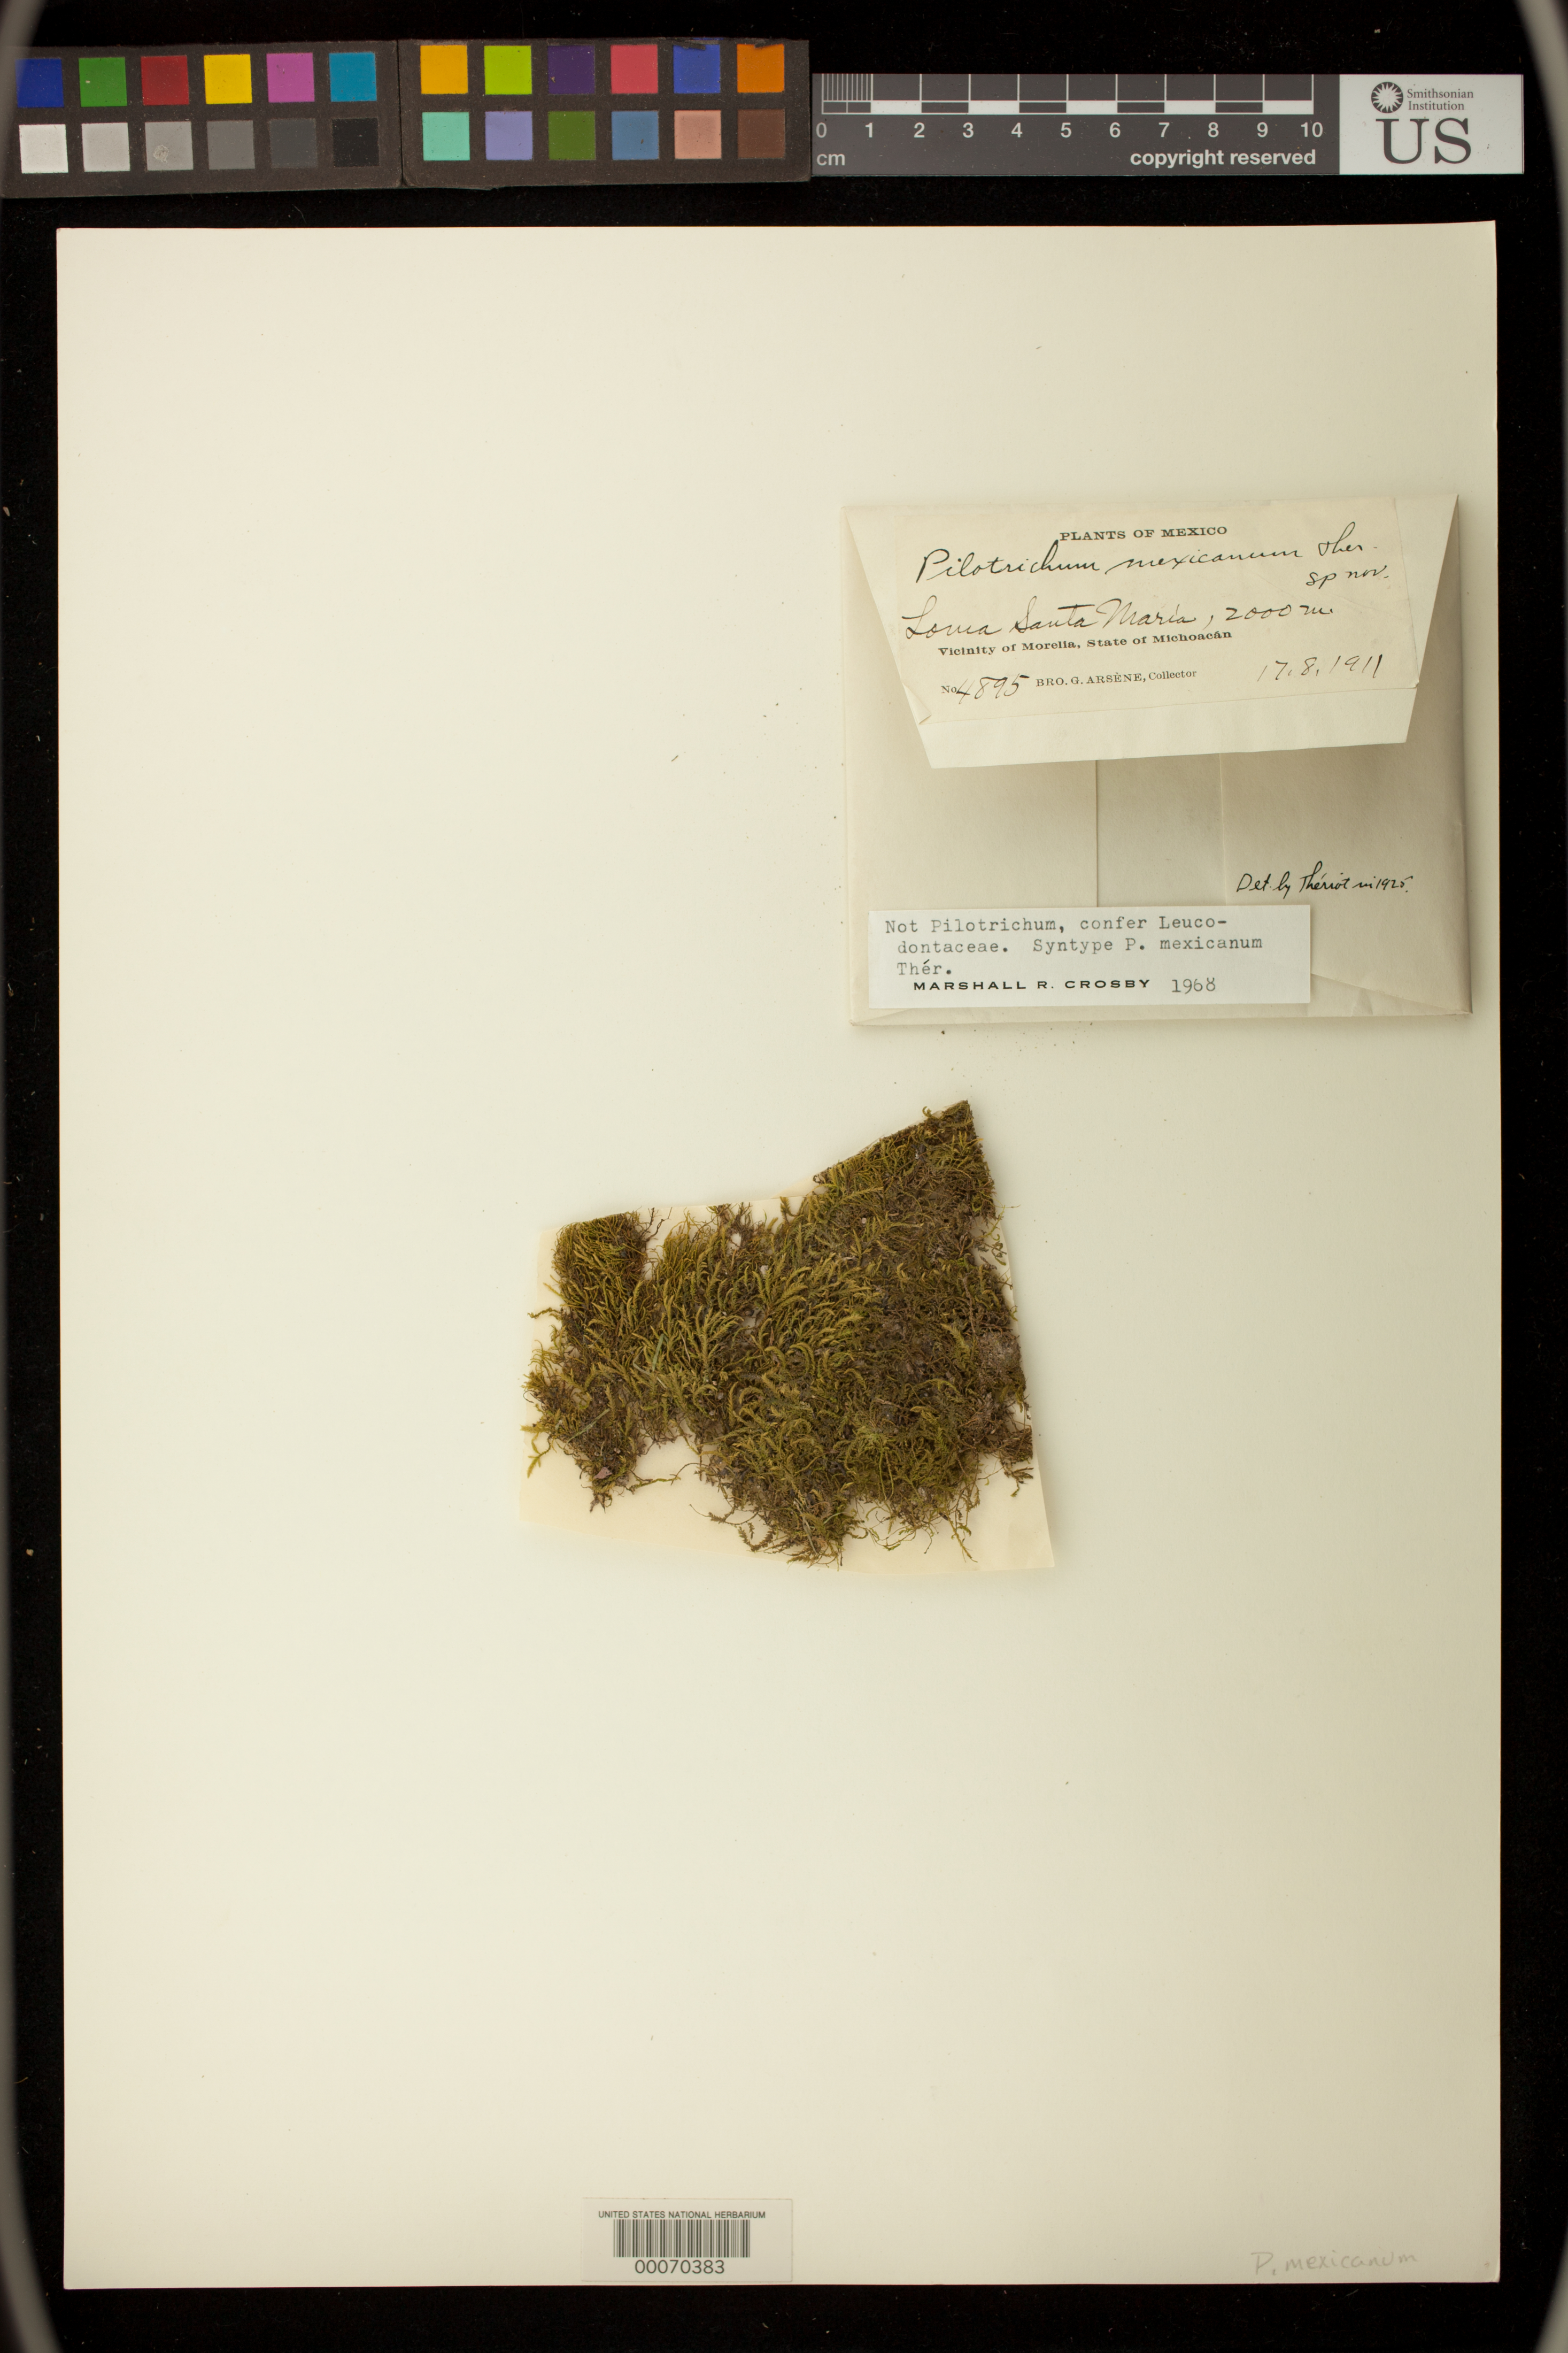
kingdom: Plantae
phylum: Bryophyta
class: Bryopsida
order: Hookeriales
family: Pilotrichaceae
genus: Pilotrichum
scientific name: Pilotrichum mexicanum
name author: Thér.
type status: Syntype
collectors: Bro. G. Arsène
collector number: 4895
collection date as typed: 17 Aug 1911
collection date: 1911-08-17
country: Mexico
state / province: Michoacán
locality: Vicinity of Morelia.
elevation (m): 2000